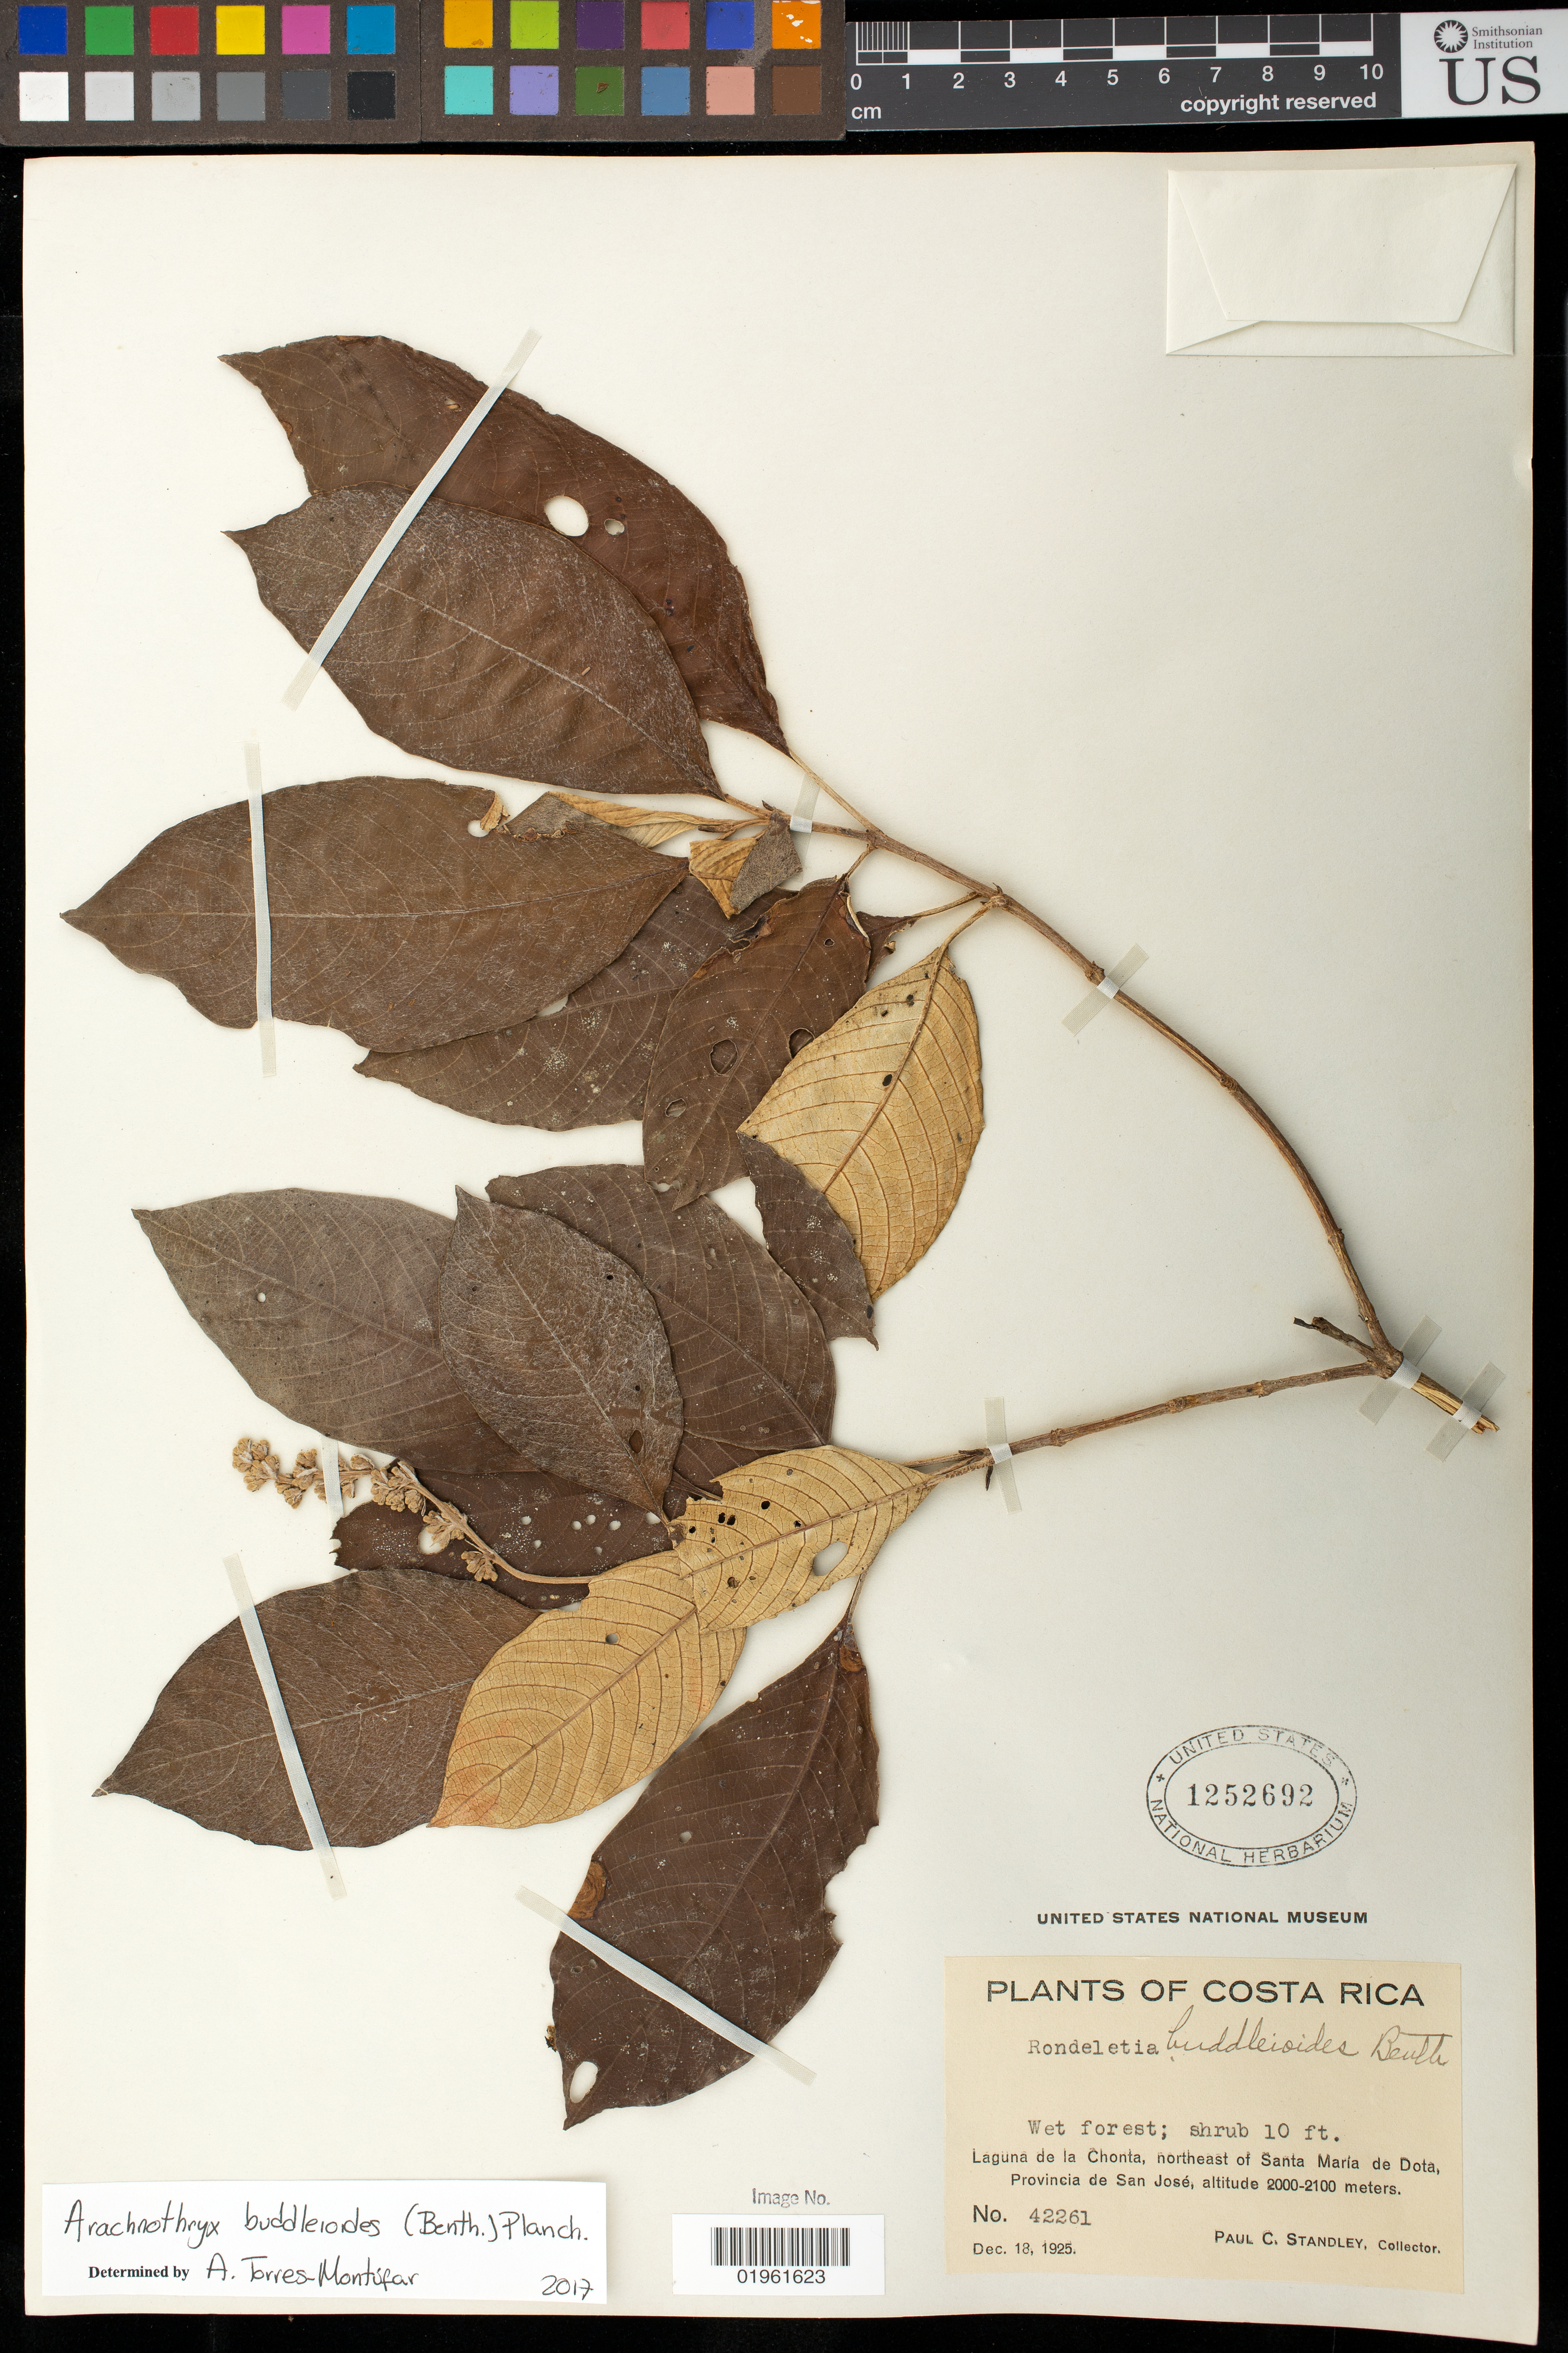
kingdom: Plantae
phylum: Tracheophyta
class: Magnoliopsida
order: Gentianales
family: Rubiaceae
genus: Arachnothryx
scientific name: Arachnothryx buddleioides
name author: (Benth.) Planch.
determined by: Montúfar, Alejandro Torres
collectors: P. Standley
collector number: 42261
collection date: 1925-12-18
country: Costa Rica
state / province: San José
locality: Lagina de la Chonta, northeast of Santa Maria de Dota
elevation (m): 2000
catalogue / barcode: US 1252692